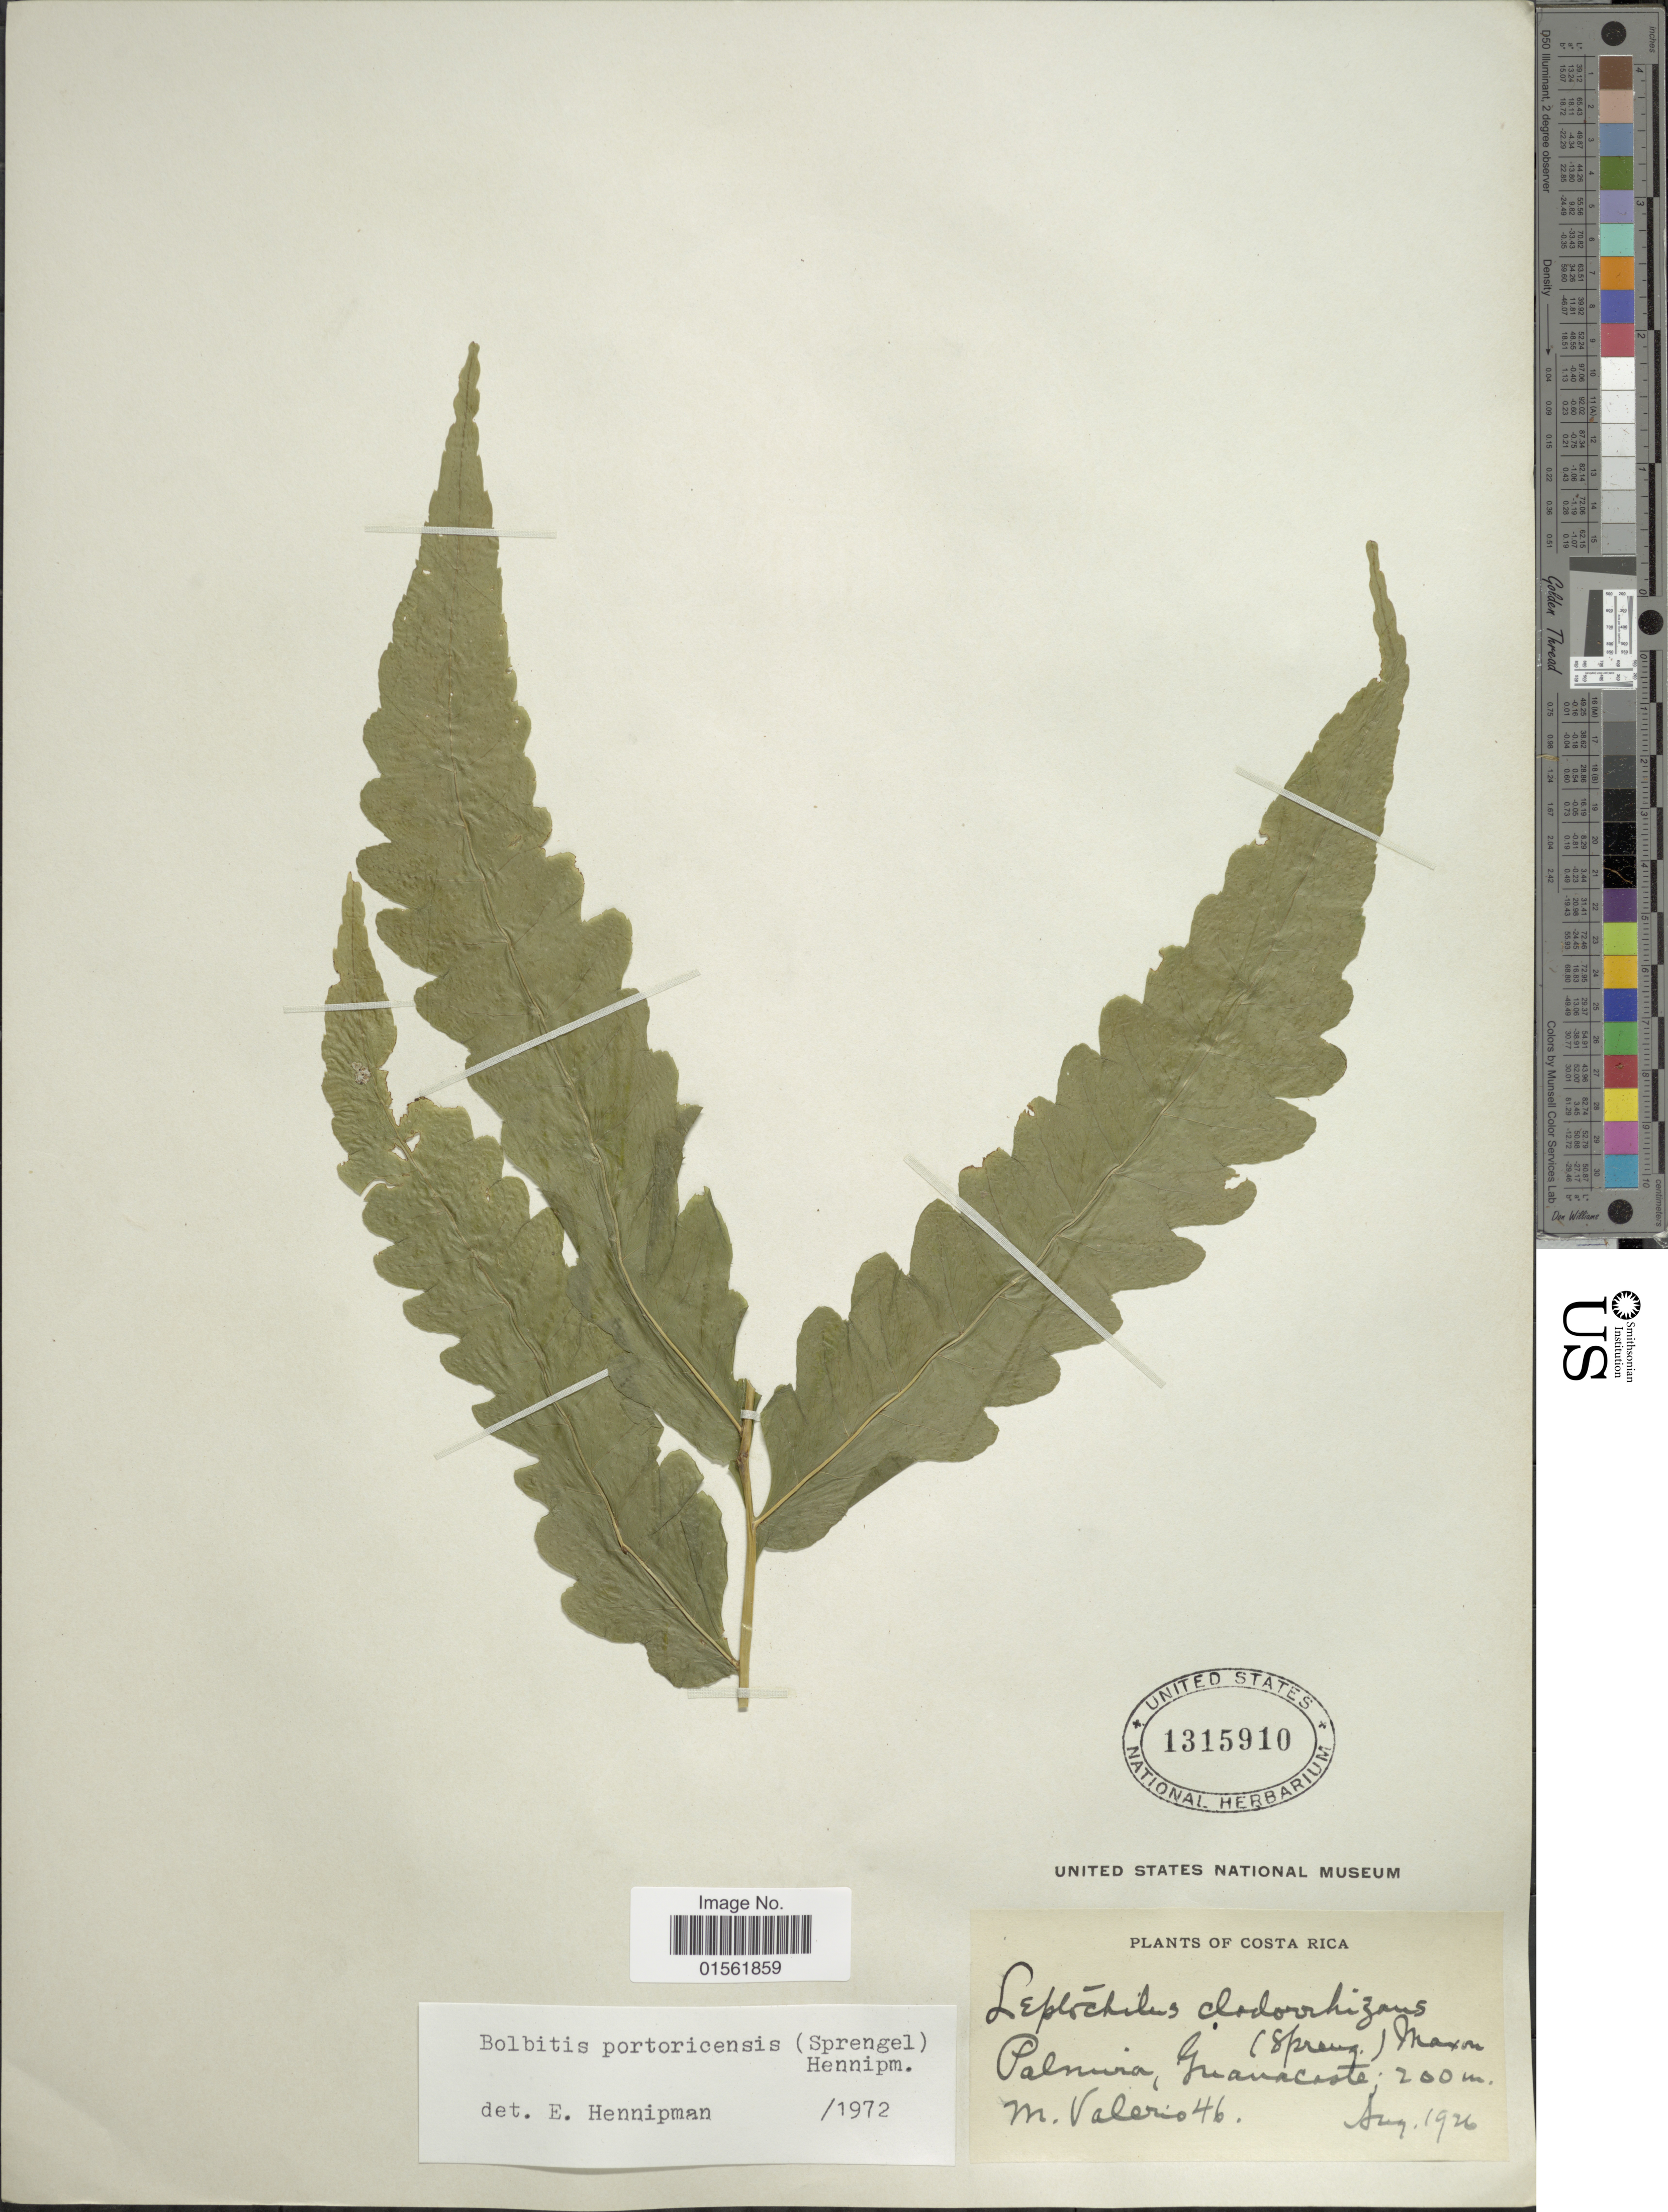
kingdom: Plantae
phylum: Tracheophyta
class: Polypodiopsida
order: Polypodiales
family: Dryopteridaceae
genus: Bolbitis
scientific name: Bolbitis portoricensis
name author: (Spreng.) Hennipman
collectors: M. Valerio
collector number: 46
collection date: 1926-08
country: Costa Rica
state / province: Guanacaste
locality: Palmira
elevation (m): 200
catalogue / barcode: US 1315910